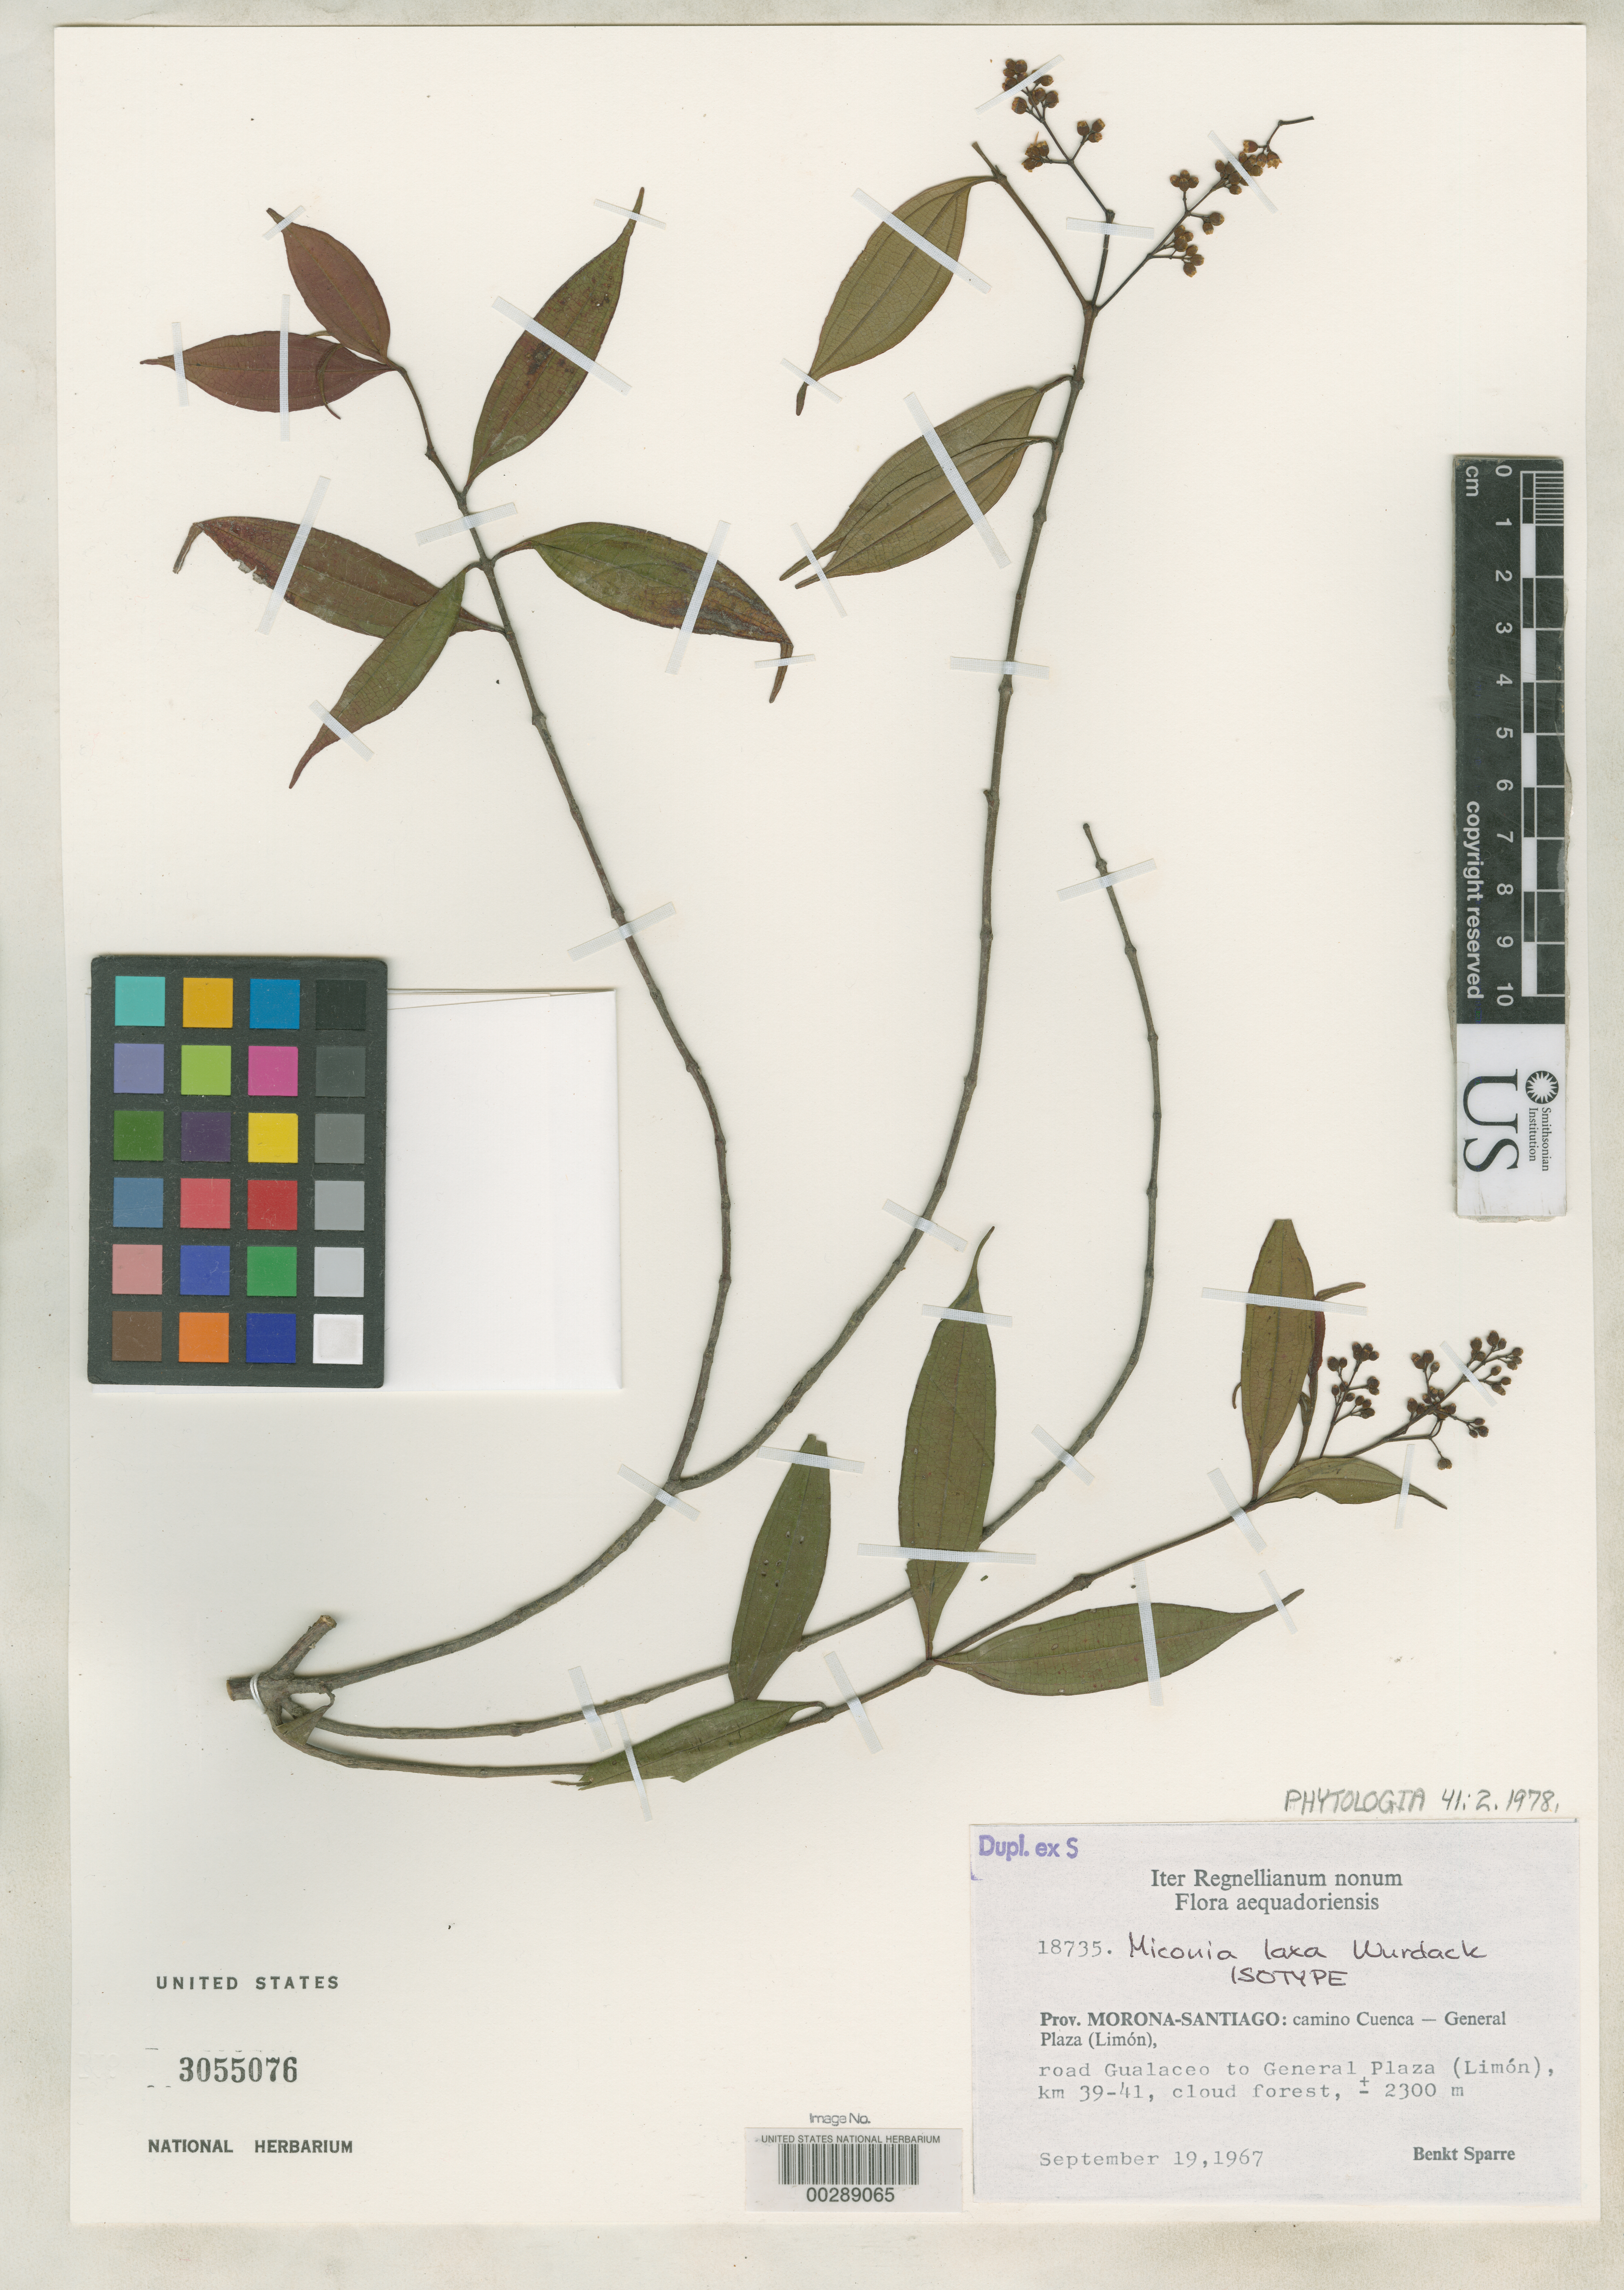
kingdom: Plantae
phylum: Tracheophyta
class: Magnoliopsida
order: Myrtales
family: Melastomataceae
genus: Miconia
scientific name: Miconia laxa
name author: Wurdack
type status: Isotype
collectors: B. Sparre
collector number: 18735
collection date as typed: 19 Sep 1967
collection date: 1967-09-19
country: Ecuador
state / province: Morona-Santiago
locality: Cloud forest near km 39-41 of Cuenca-General Plaza (Limon).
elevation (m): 2300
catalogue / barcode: US 3055076